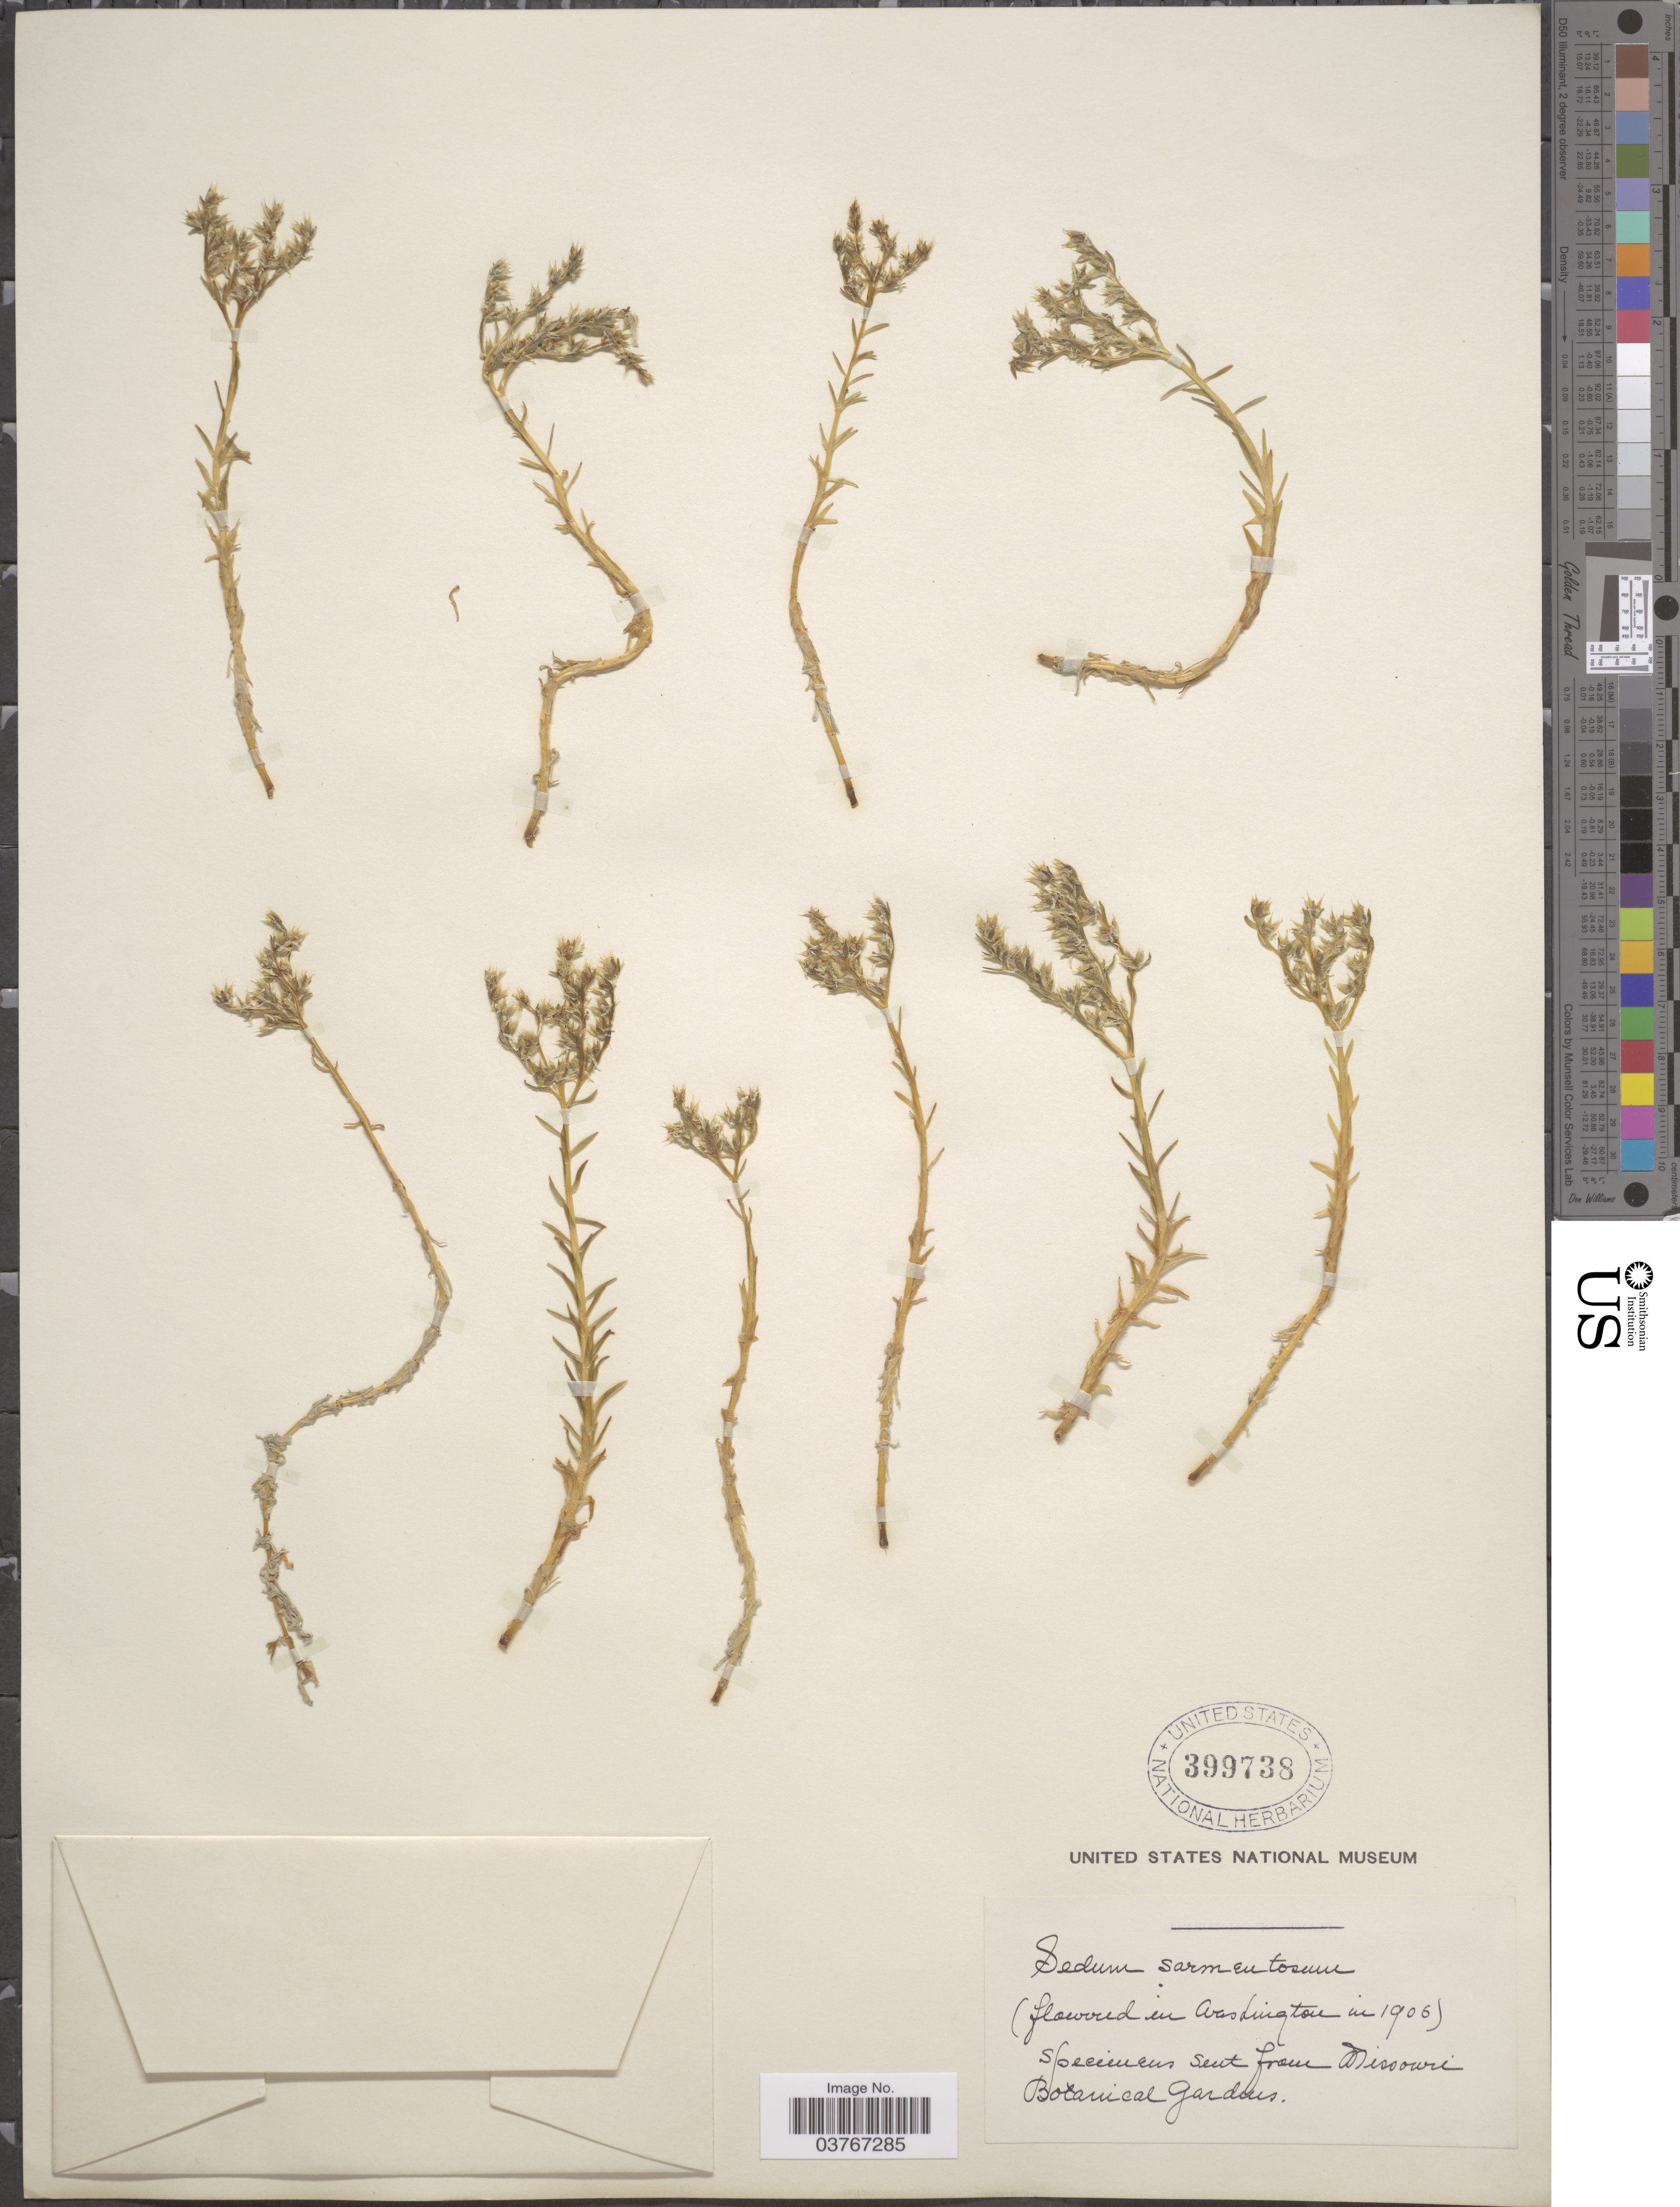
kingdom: Plantae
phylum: Tracheophyta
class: Magnoliopsida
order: Saxifragales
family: Crassulaceae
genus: Sedum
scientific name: Sedum mexicanum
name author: Britton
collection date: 1906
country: United States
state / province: Washington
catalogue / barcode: US 399738